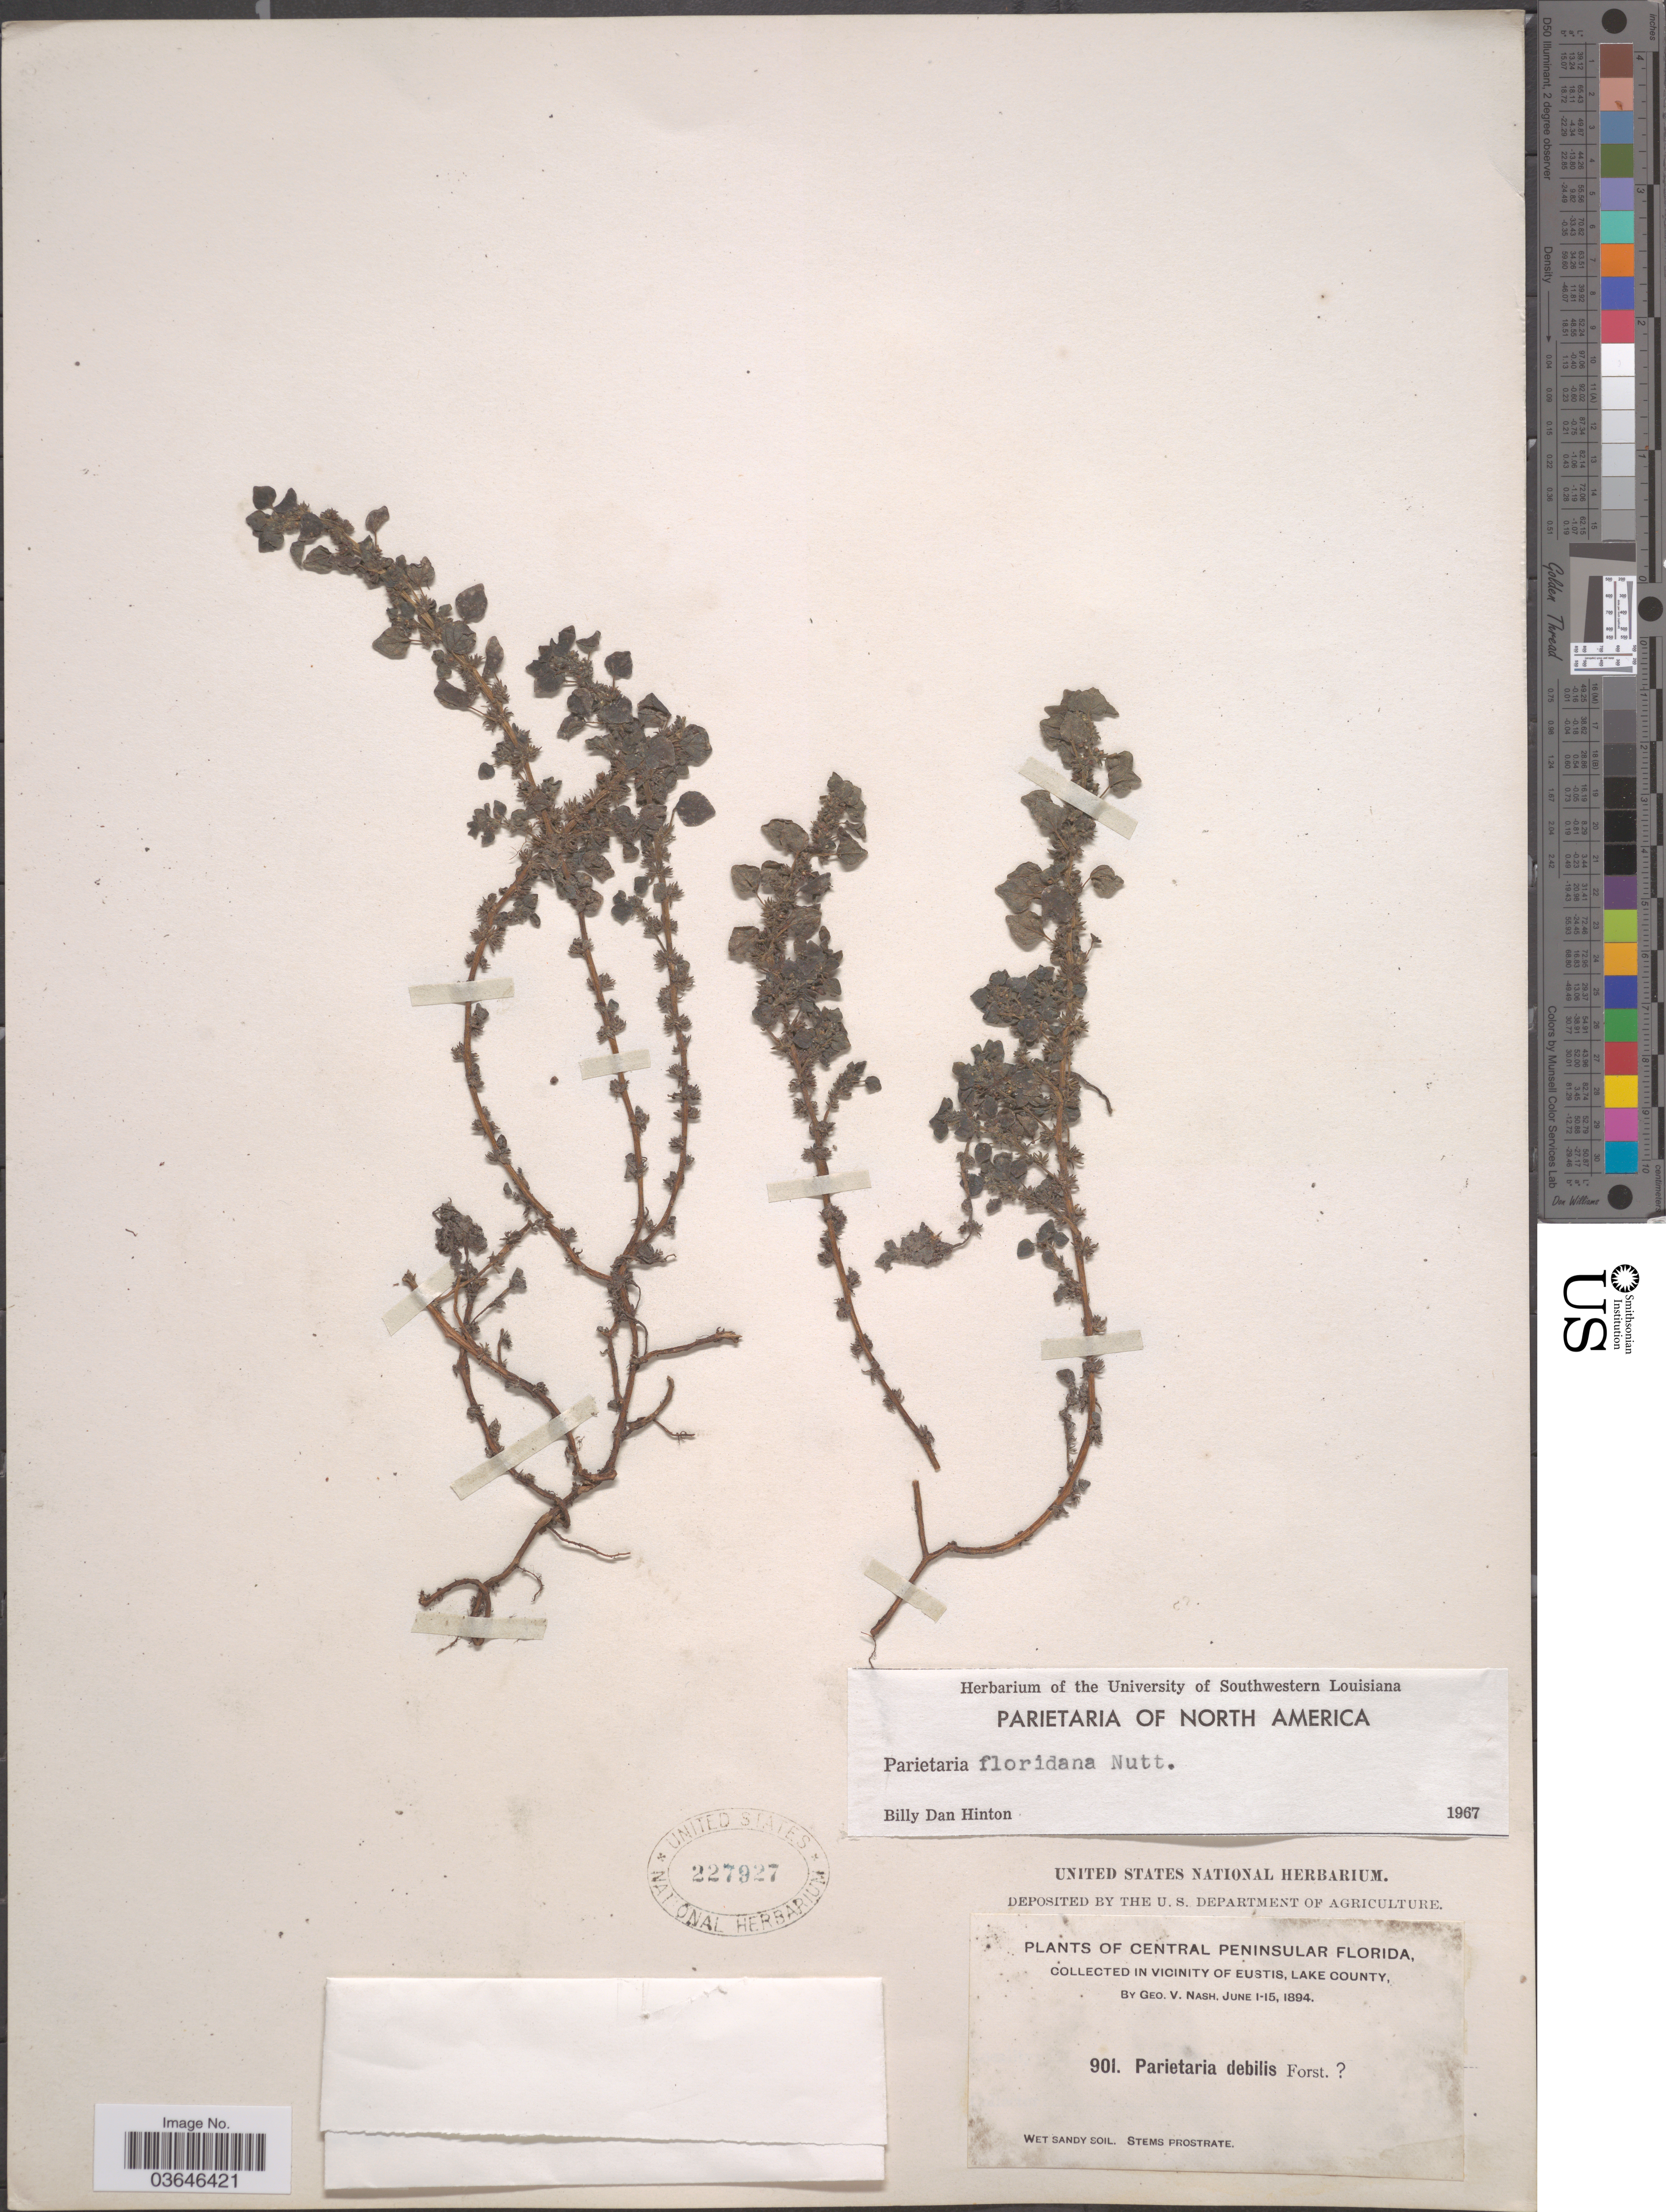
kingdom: Plantae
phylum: Tracheophyta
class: Magnoliopsida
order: Rosales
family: Urticaceae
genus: Parietaria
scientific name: Parietaria floridana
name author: Nutt.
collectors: G. V. Nash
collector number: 901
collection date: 1894-06-01/1894-06-15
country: United States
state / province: Florida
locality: Central Peninsular Florida, In Vicinity of Eustis, Lake County.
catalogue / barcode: US 227927